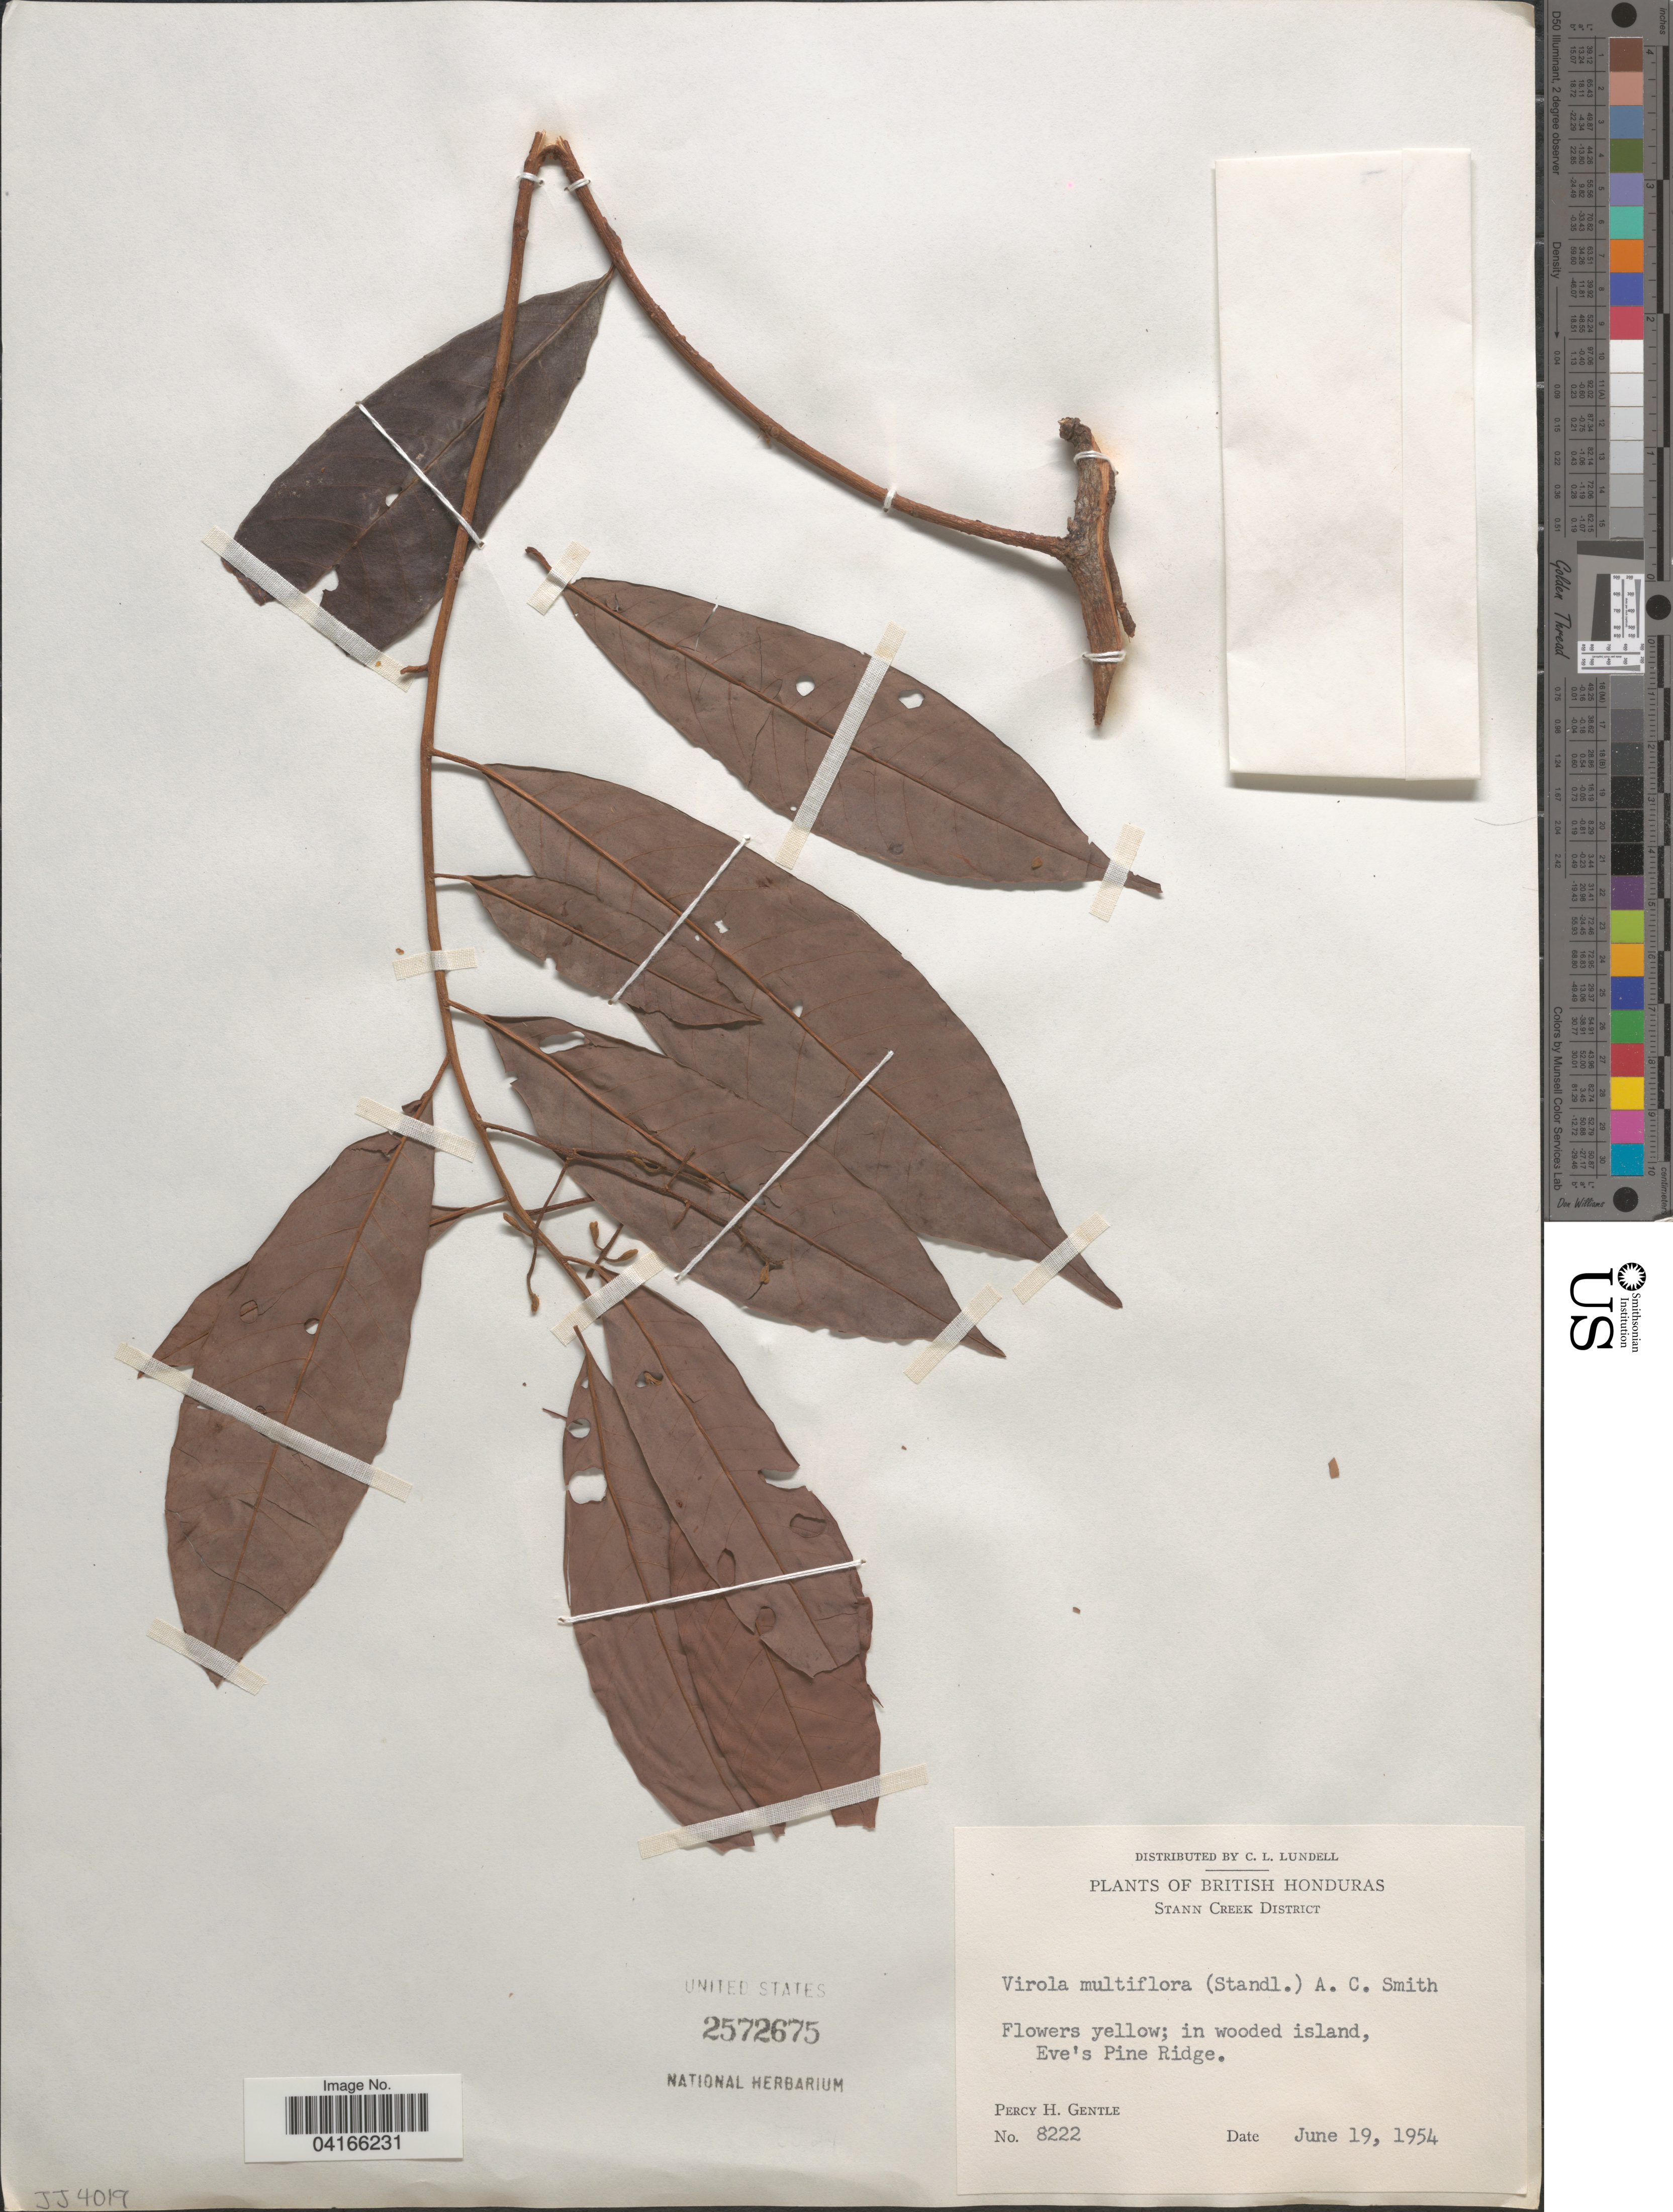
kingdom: Plantae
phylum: Tracheophyta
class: Magnoliopsida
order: Magnoliales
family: Myristicaceae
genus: Virola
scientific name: Virola multiflora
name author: (Standl.) A.C. Sm.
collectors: P. H. Gentle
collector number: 8222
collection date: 1954-06-19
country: Belize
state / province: Stann Creek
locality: British Honduras. Stann Creek District. In wooded island, Eve's Pine Ridge.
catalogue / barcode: US 2572675